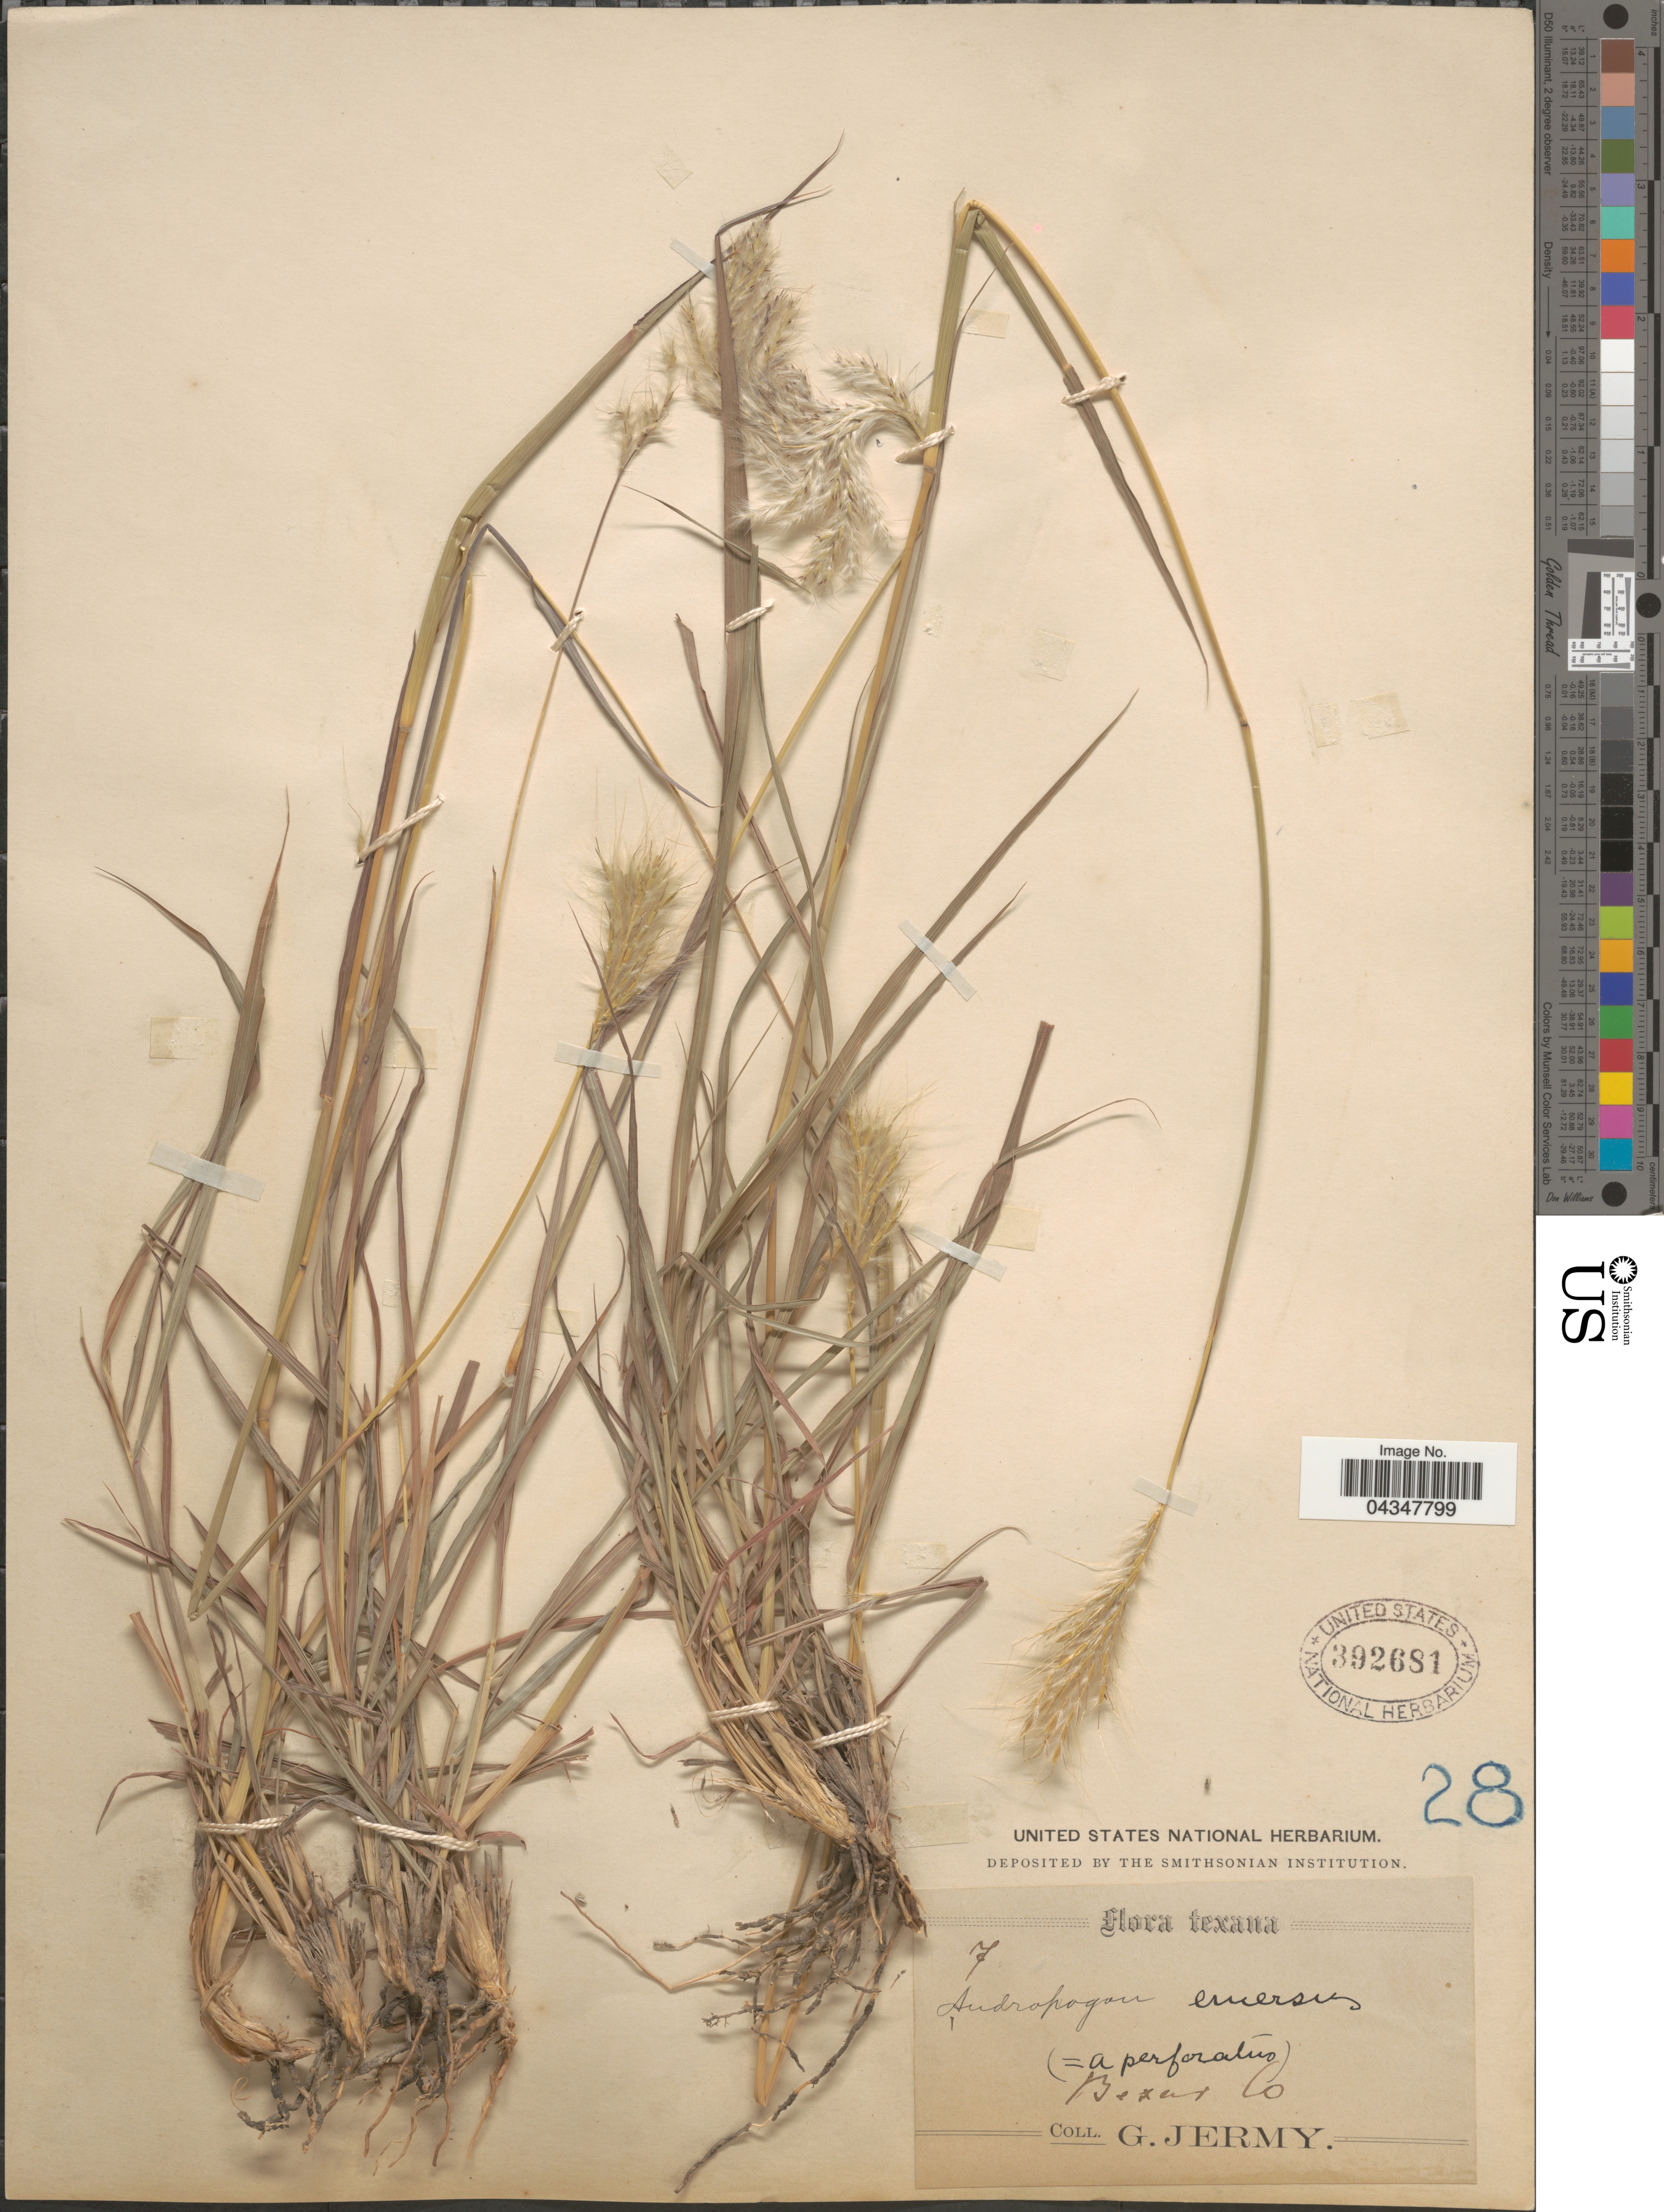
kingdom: Plantae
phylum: Tracheophyta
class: Liliopsida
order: Poales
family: Poaceae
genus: Bothriochloa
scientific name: Bothriochloa perforata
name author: (Trin. ex E. Fourn.) Herter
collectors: G. Jermy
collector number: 7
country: United States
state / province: Texas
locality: Bexar Co.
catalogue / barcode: US 392681